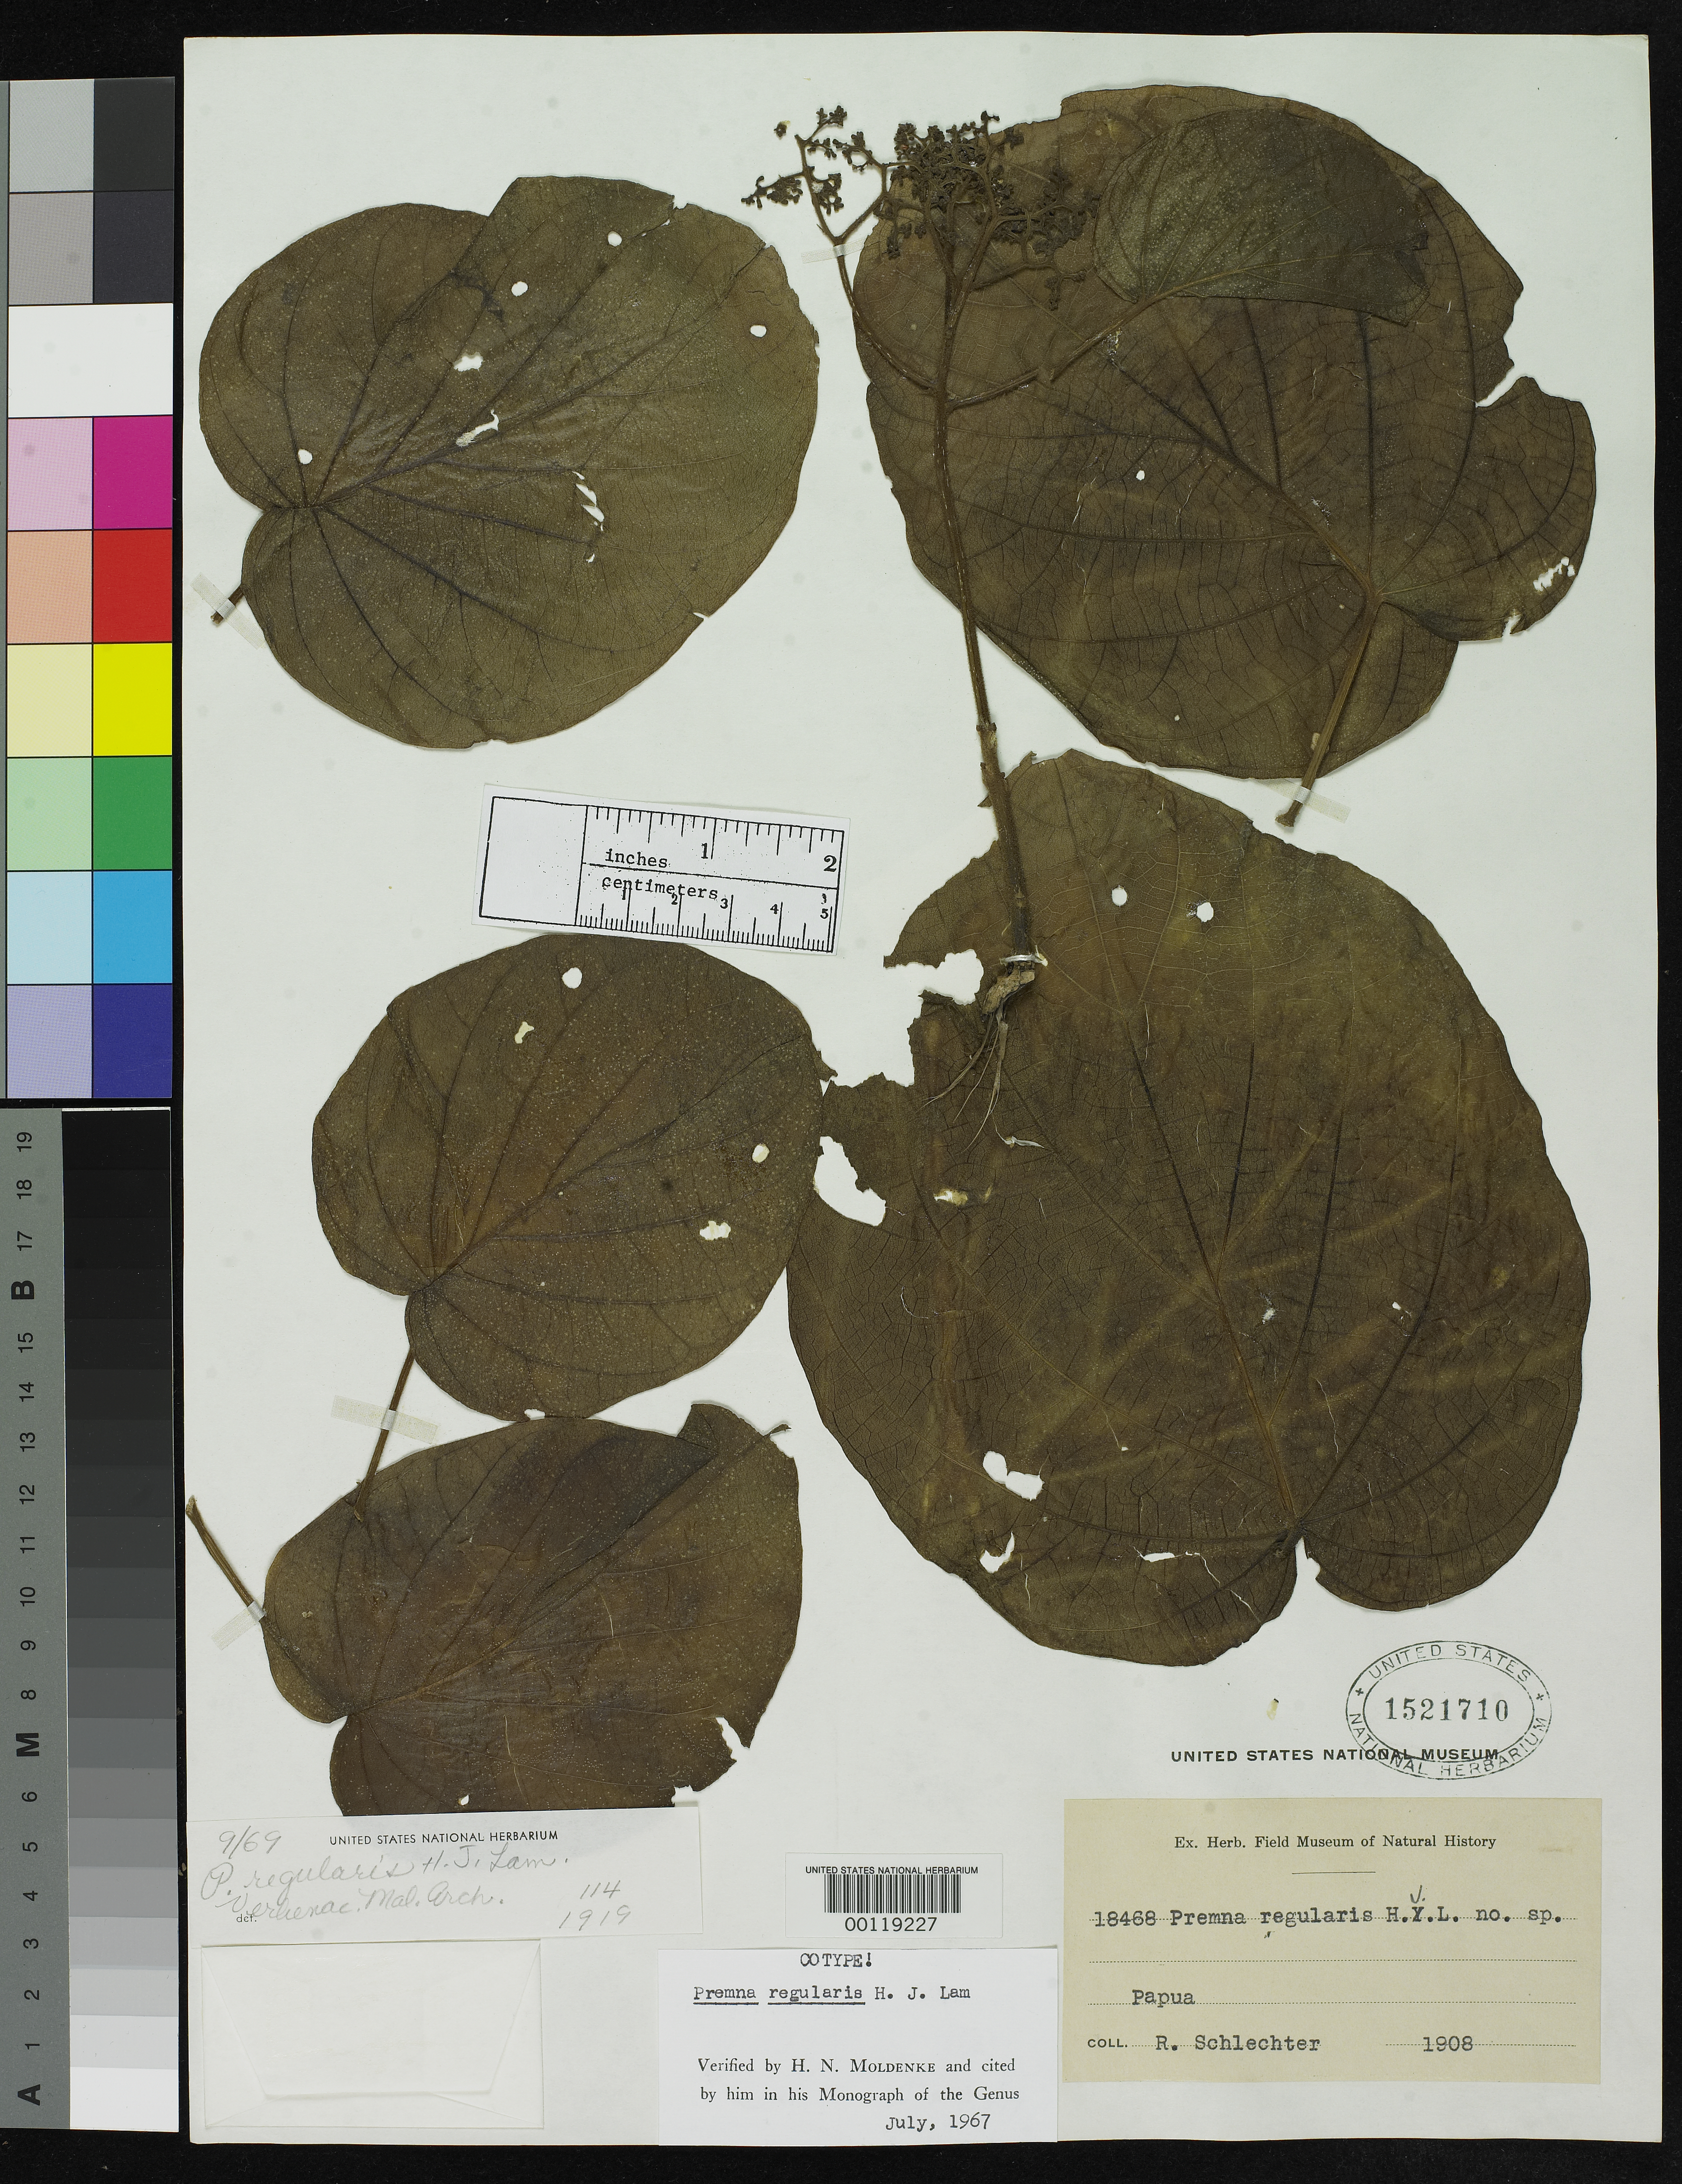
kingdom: Plantae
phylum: Tracheophyta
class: Magnoliopsida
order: Lamiales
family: Lamiaceae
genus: Premna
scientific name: Premna regularis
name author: H.J. Lam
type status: Syntype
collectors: F. R. R. Schlechter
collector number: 18468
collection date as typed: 23 Oct 1908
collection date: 1908-10-23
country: Papua New Guinea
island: New Guinea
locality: Foot of Bismarck Mountains.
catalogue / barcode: US 1521710